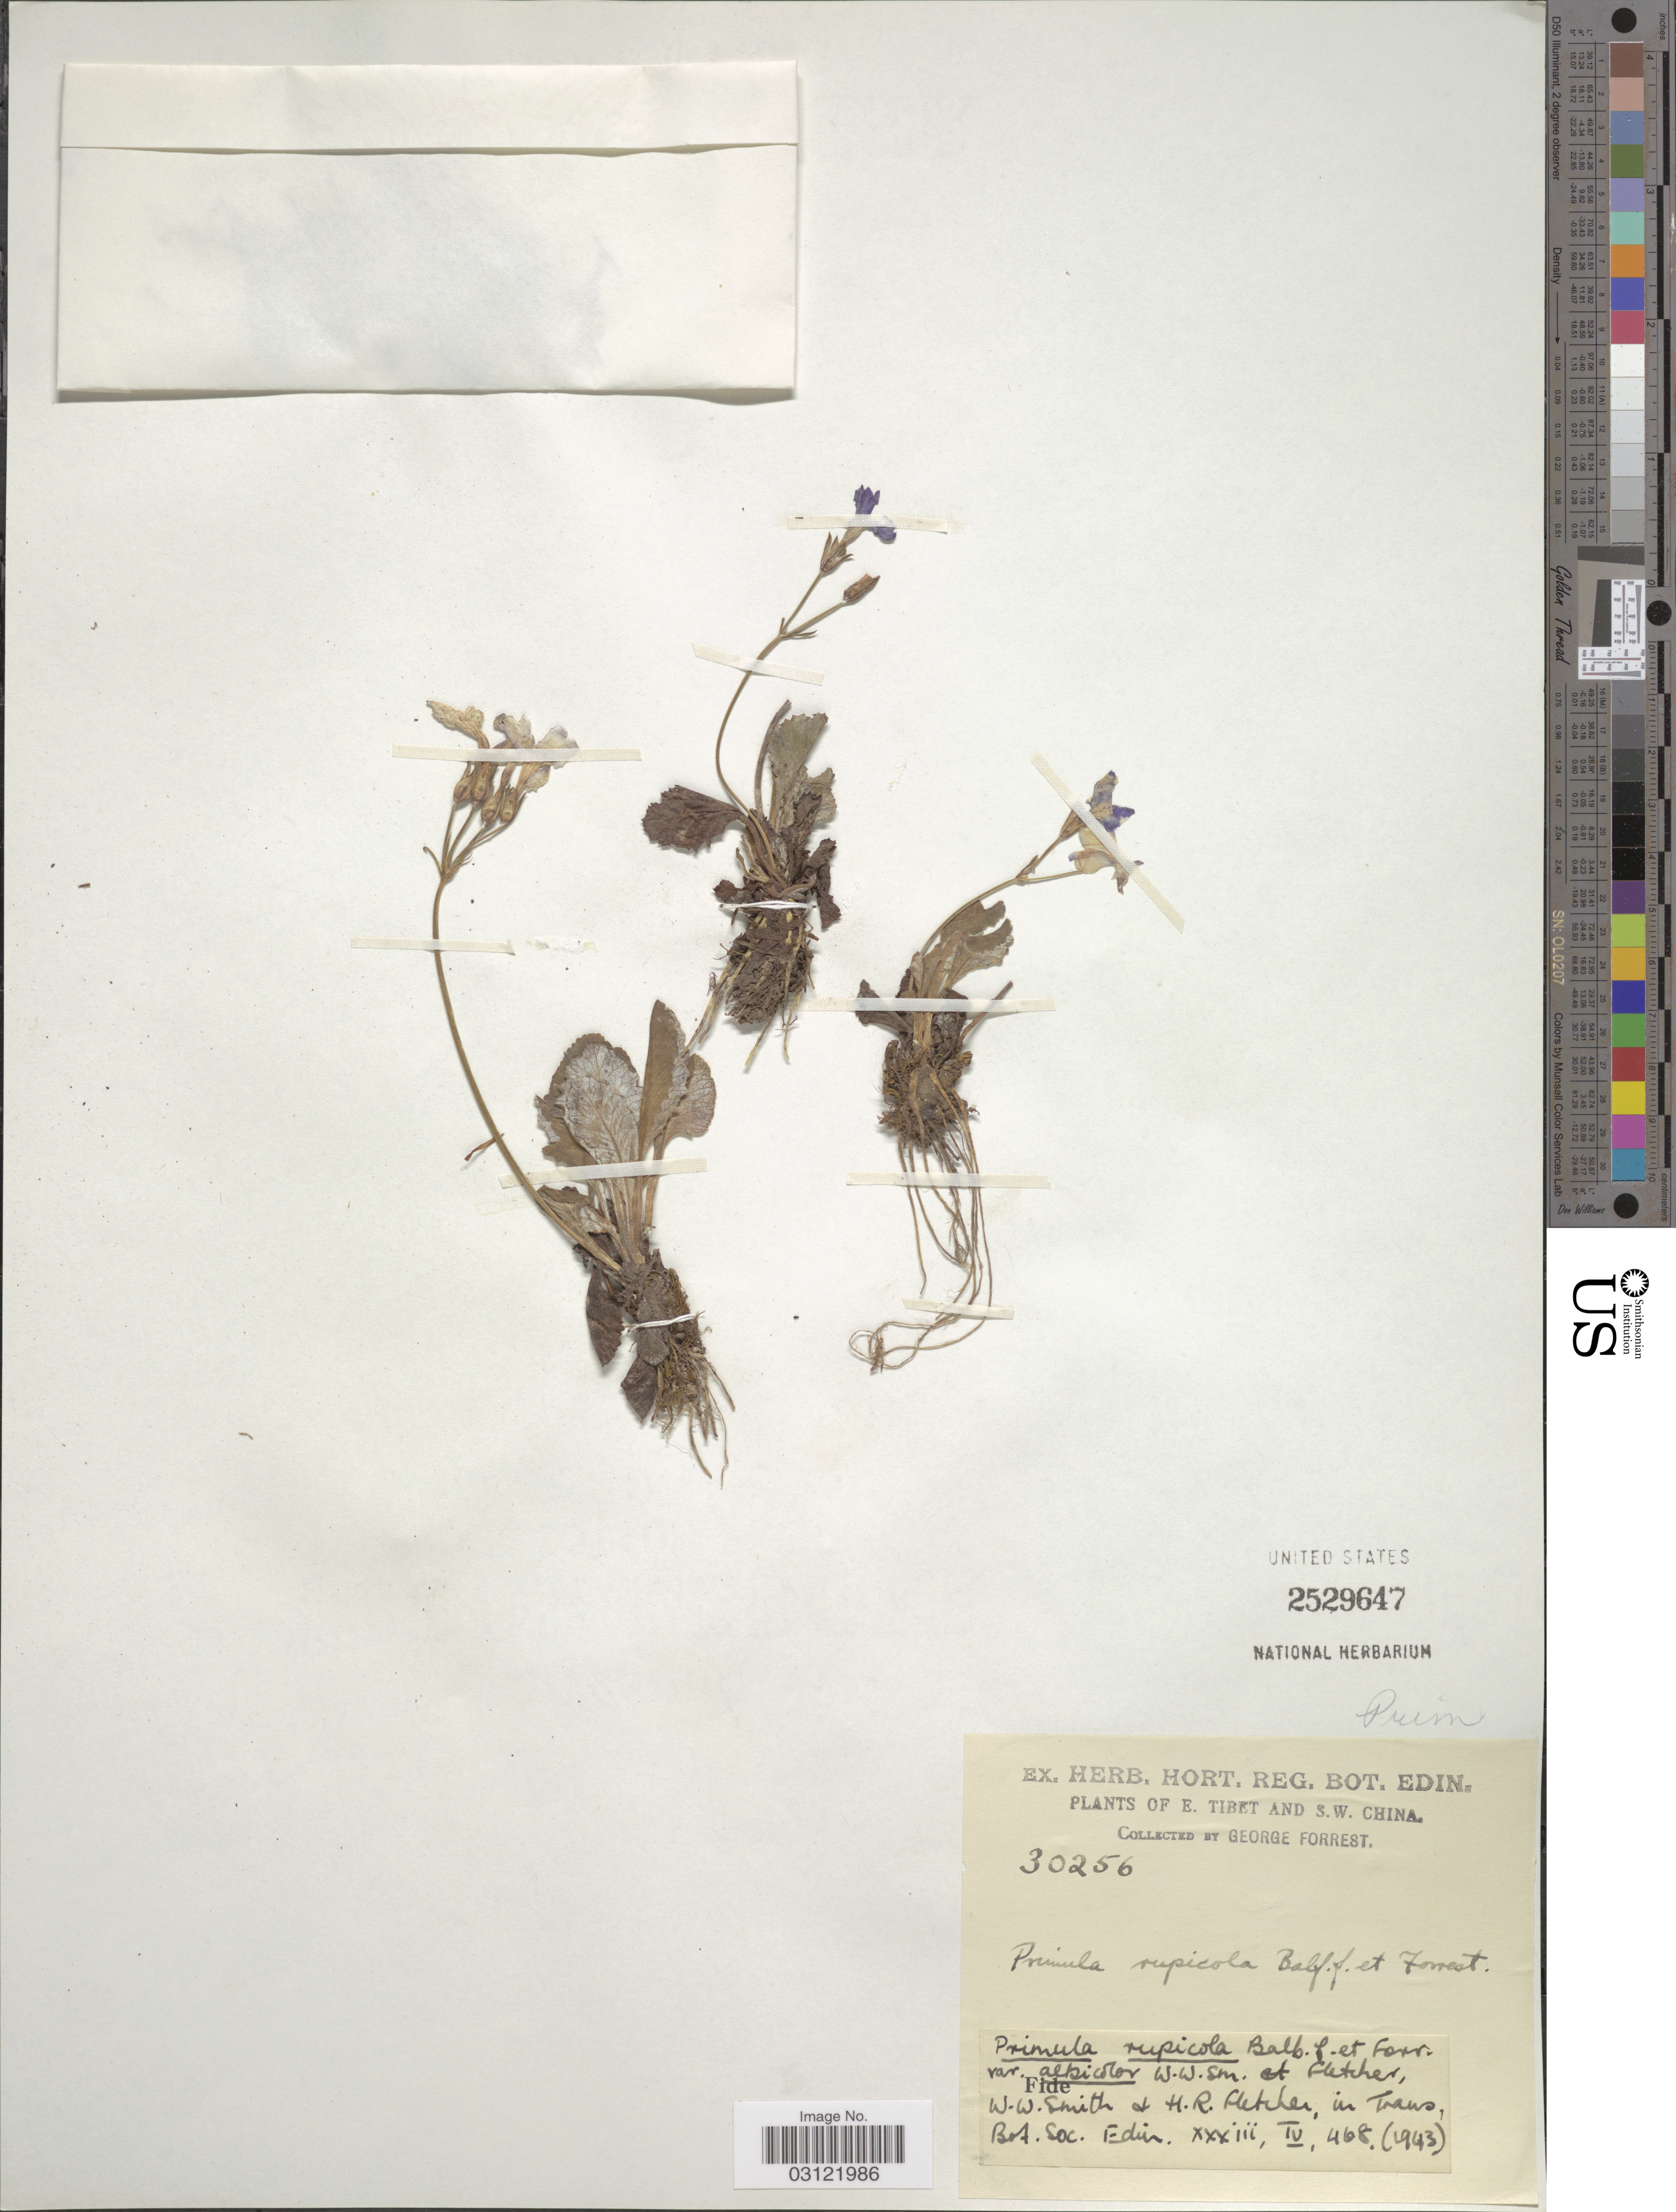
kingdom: Plantae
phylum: Tracheophyta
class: Magnoliopsida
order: Ericales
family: Primulaceae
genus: Primula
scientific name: Primula rupicola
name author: Balf. f. & Forrest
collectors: G. Forrest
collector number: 30256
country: China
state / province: Xizang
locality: E. Tibet and S.W. China.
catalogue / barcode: US 2529647